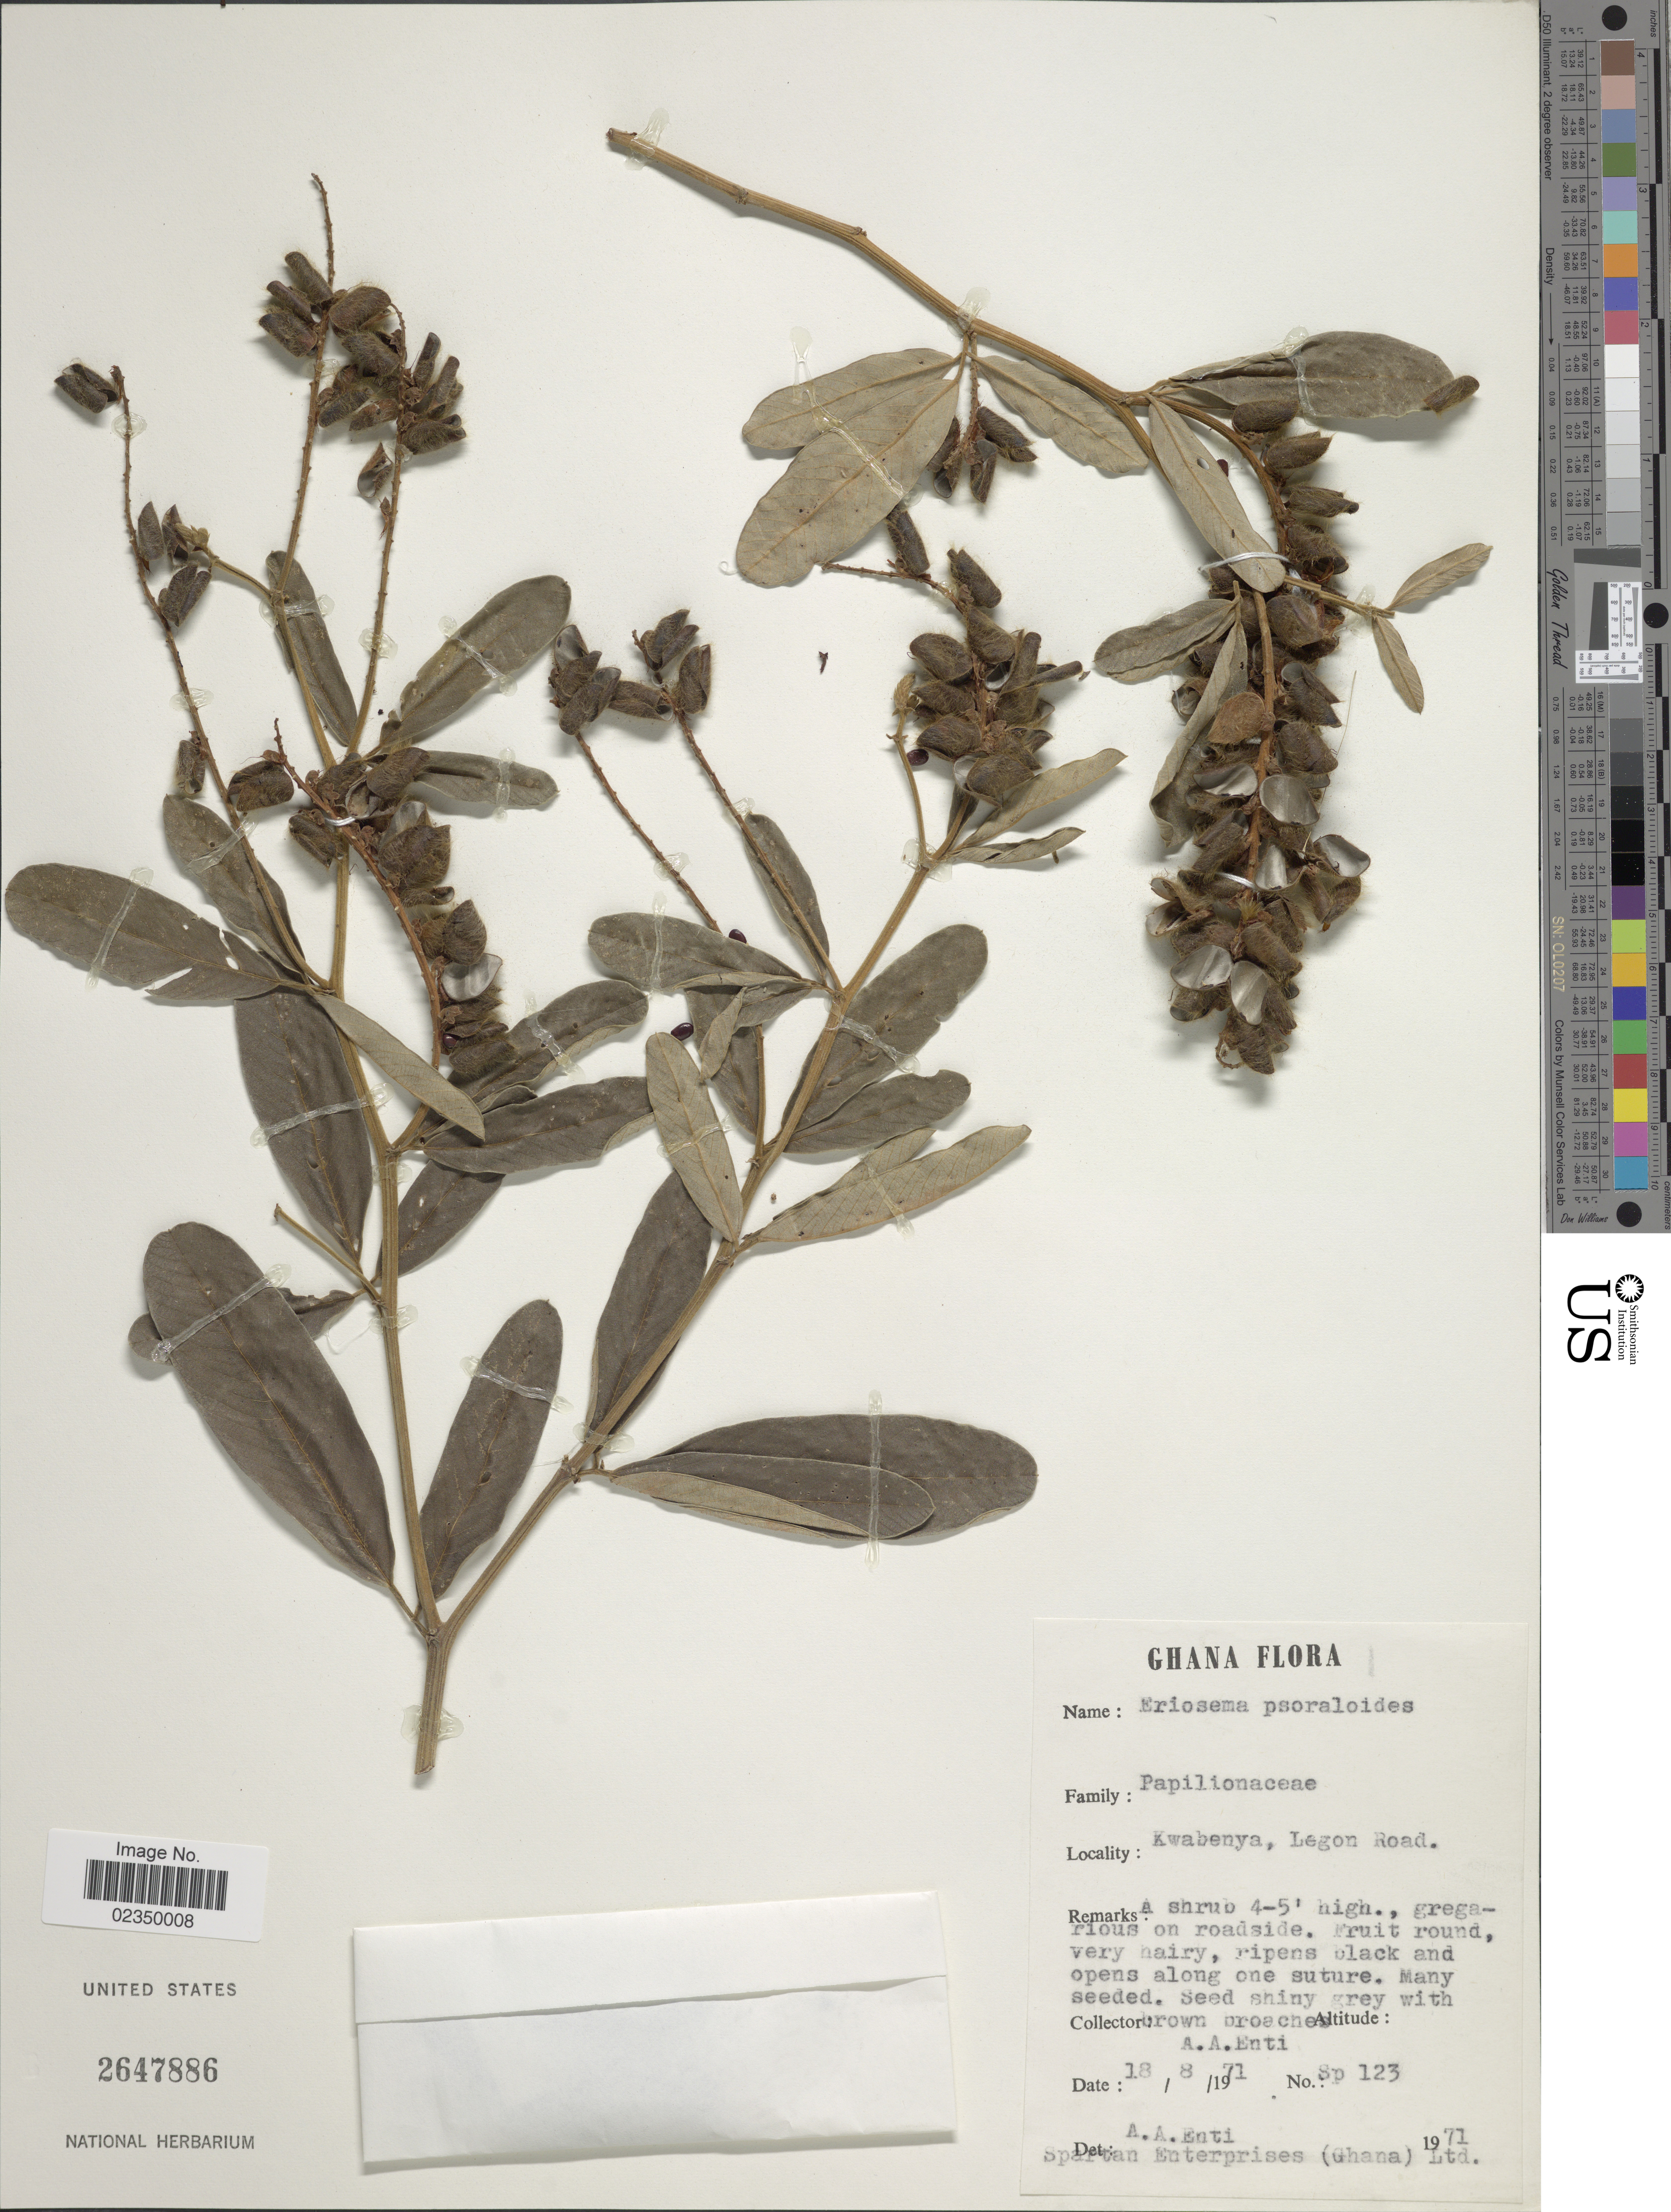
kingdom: Plantae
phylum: Tracheophyta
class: Magnoliopsida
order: Fabales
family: Fabaceae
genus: Eriosema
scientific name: Eriosema psoraloides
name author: (Lam.) G. Don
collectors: A. Enti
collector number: Sp123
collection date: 1971-08-18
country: Ghana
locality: Kwabenya, Legon Road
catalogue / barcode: US 2647886